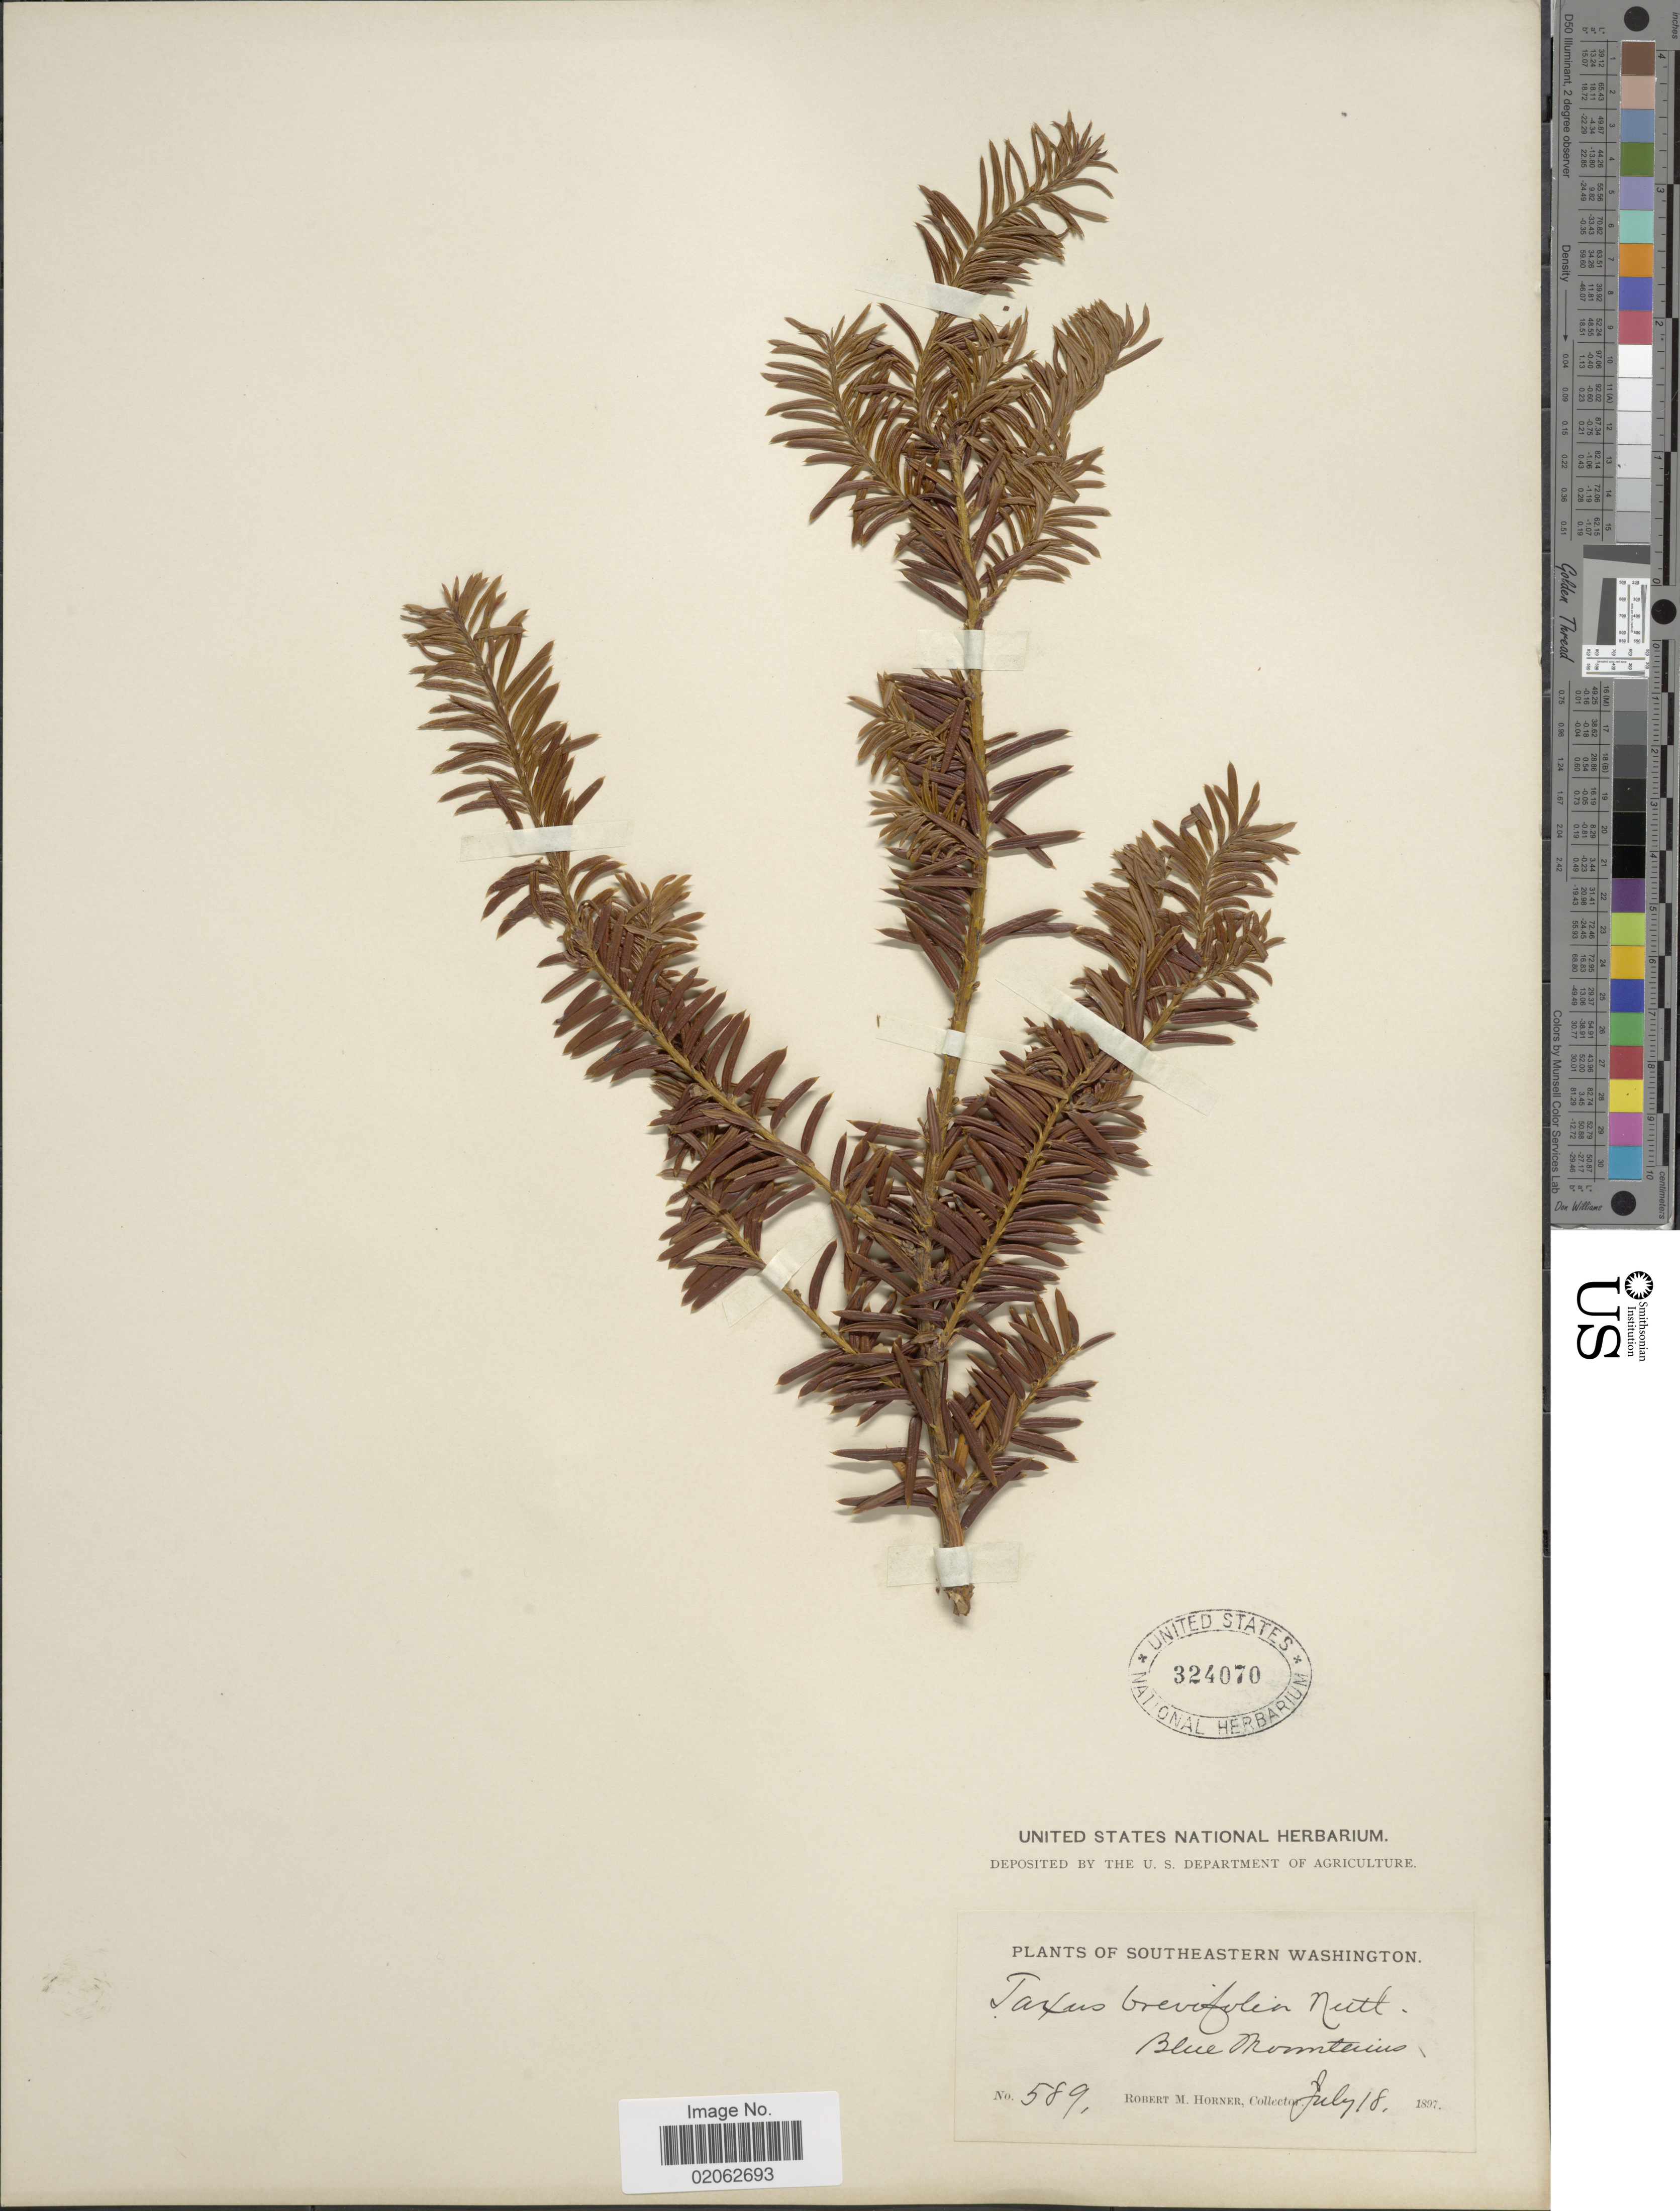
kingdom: Plantae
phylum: Tracheophyta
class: Pinopsida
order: Pinales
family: Taxaceae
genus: Taxus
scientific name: Taxus brevifolia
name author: Nutt.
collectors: R. Horner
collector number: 589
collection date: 1897-07-18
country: United States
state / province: Washington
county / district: Clallam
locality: Southeastern Washington, Blue Mountains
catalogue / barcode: US 324070